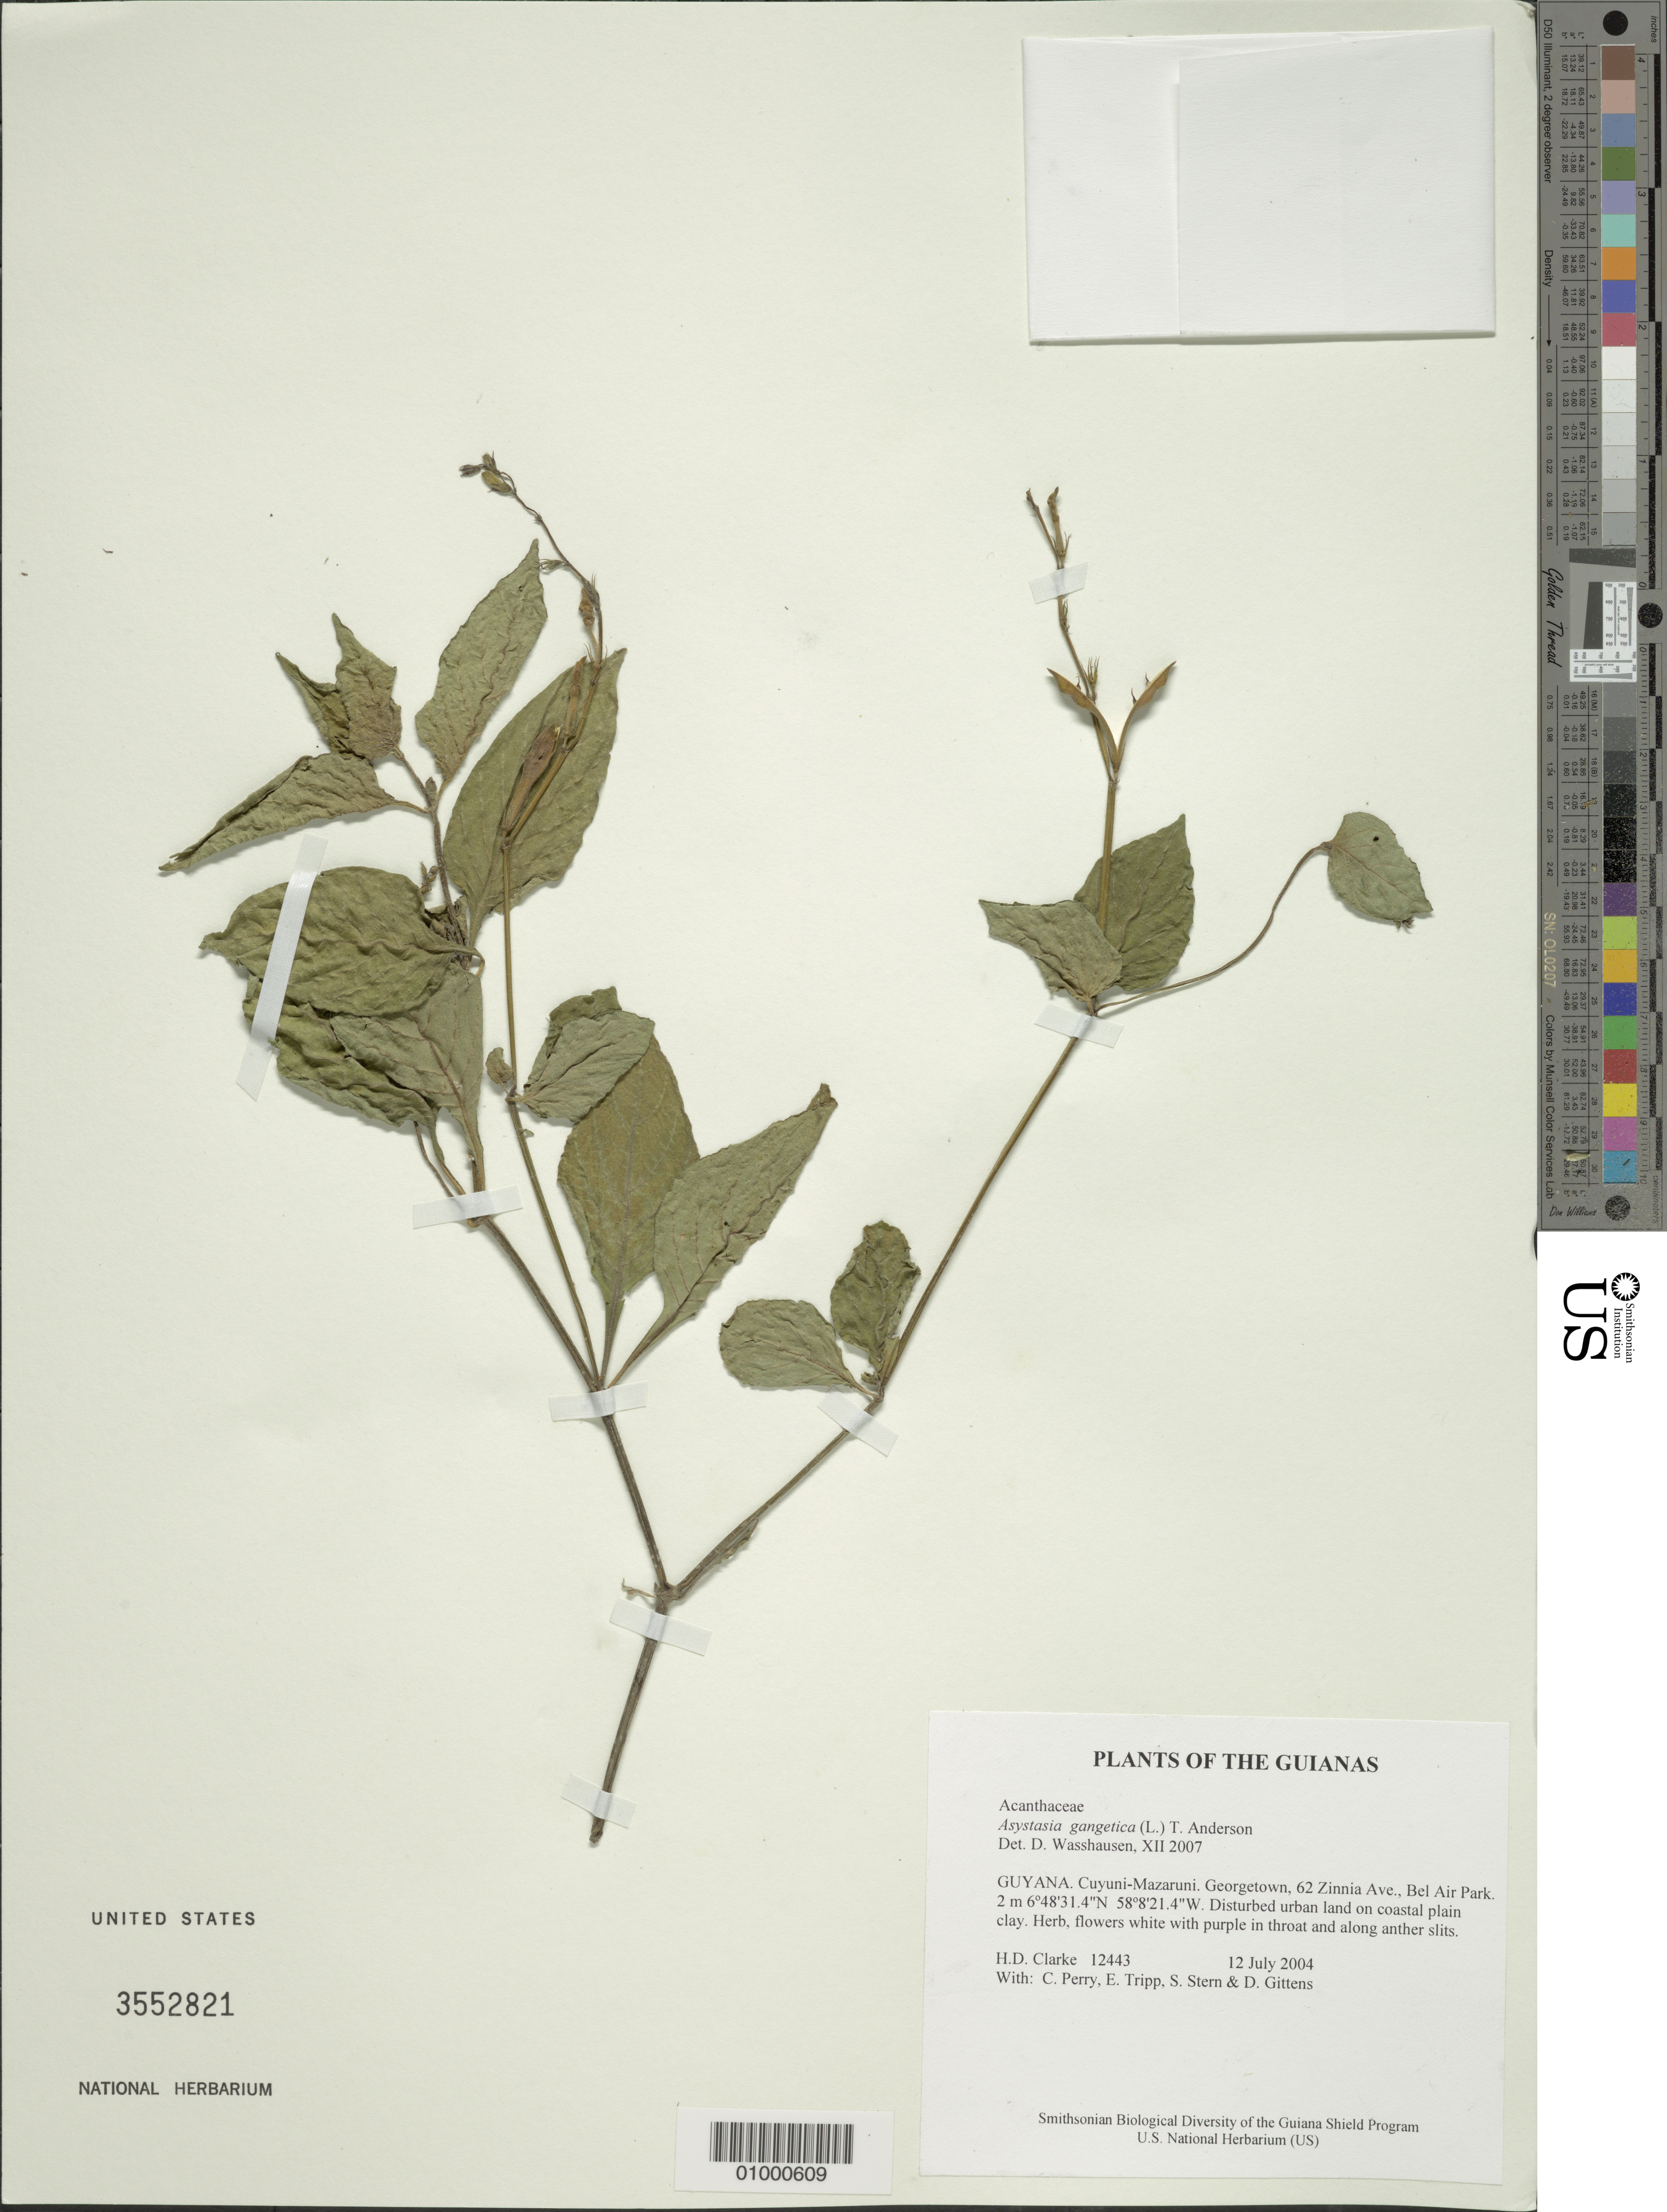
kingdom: Plantae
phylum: Tracheophyta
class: Magnoliopsida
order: Lamiales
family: Acanthaceae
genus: Asystasia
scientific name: Asystasia gangetica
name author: (L.) T. Anderson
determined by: Wasshausen, Dieter C., (BOT), Smithsonian Institution - National Museum of Natural History (UNITED STATES)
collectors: H. D. Clarke, C. Perry, E. Tripp, S. R. Stern & D. Gittens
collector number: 12443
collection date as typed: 12 July 2004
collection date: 2004-07-12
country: Guyana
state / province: Cuyuni-Mazaruni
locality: Georgetown, 62 Zinnia Ave., Bel Air Park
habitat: Disturbed urban land on coastal plain clay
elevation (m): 2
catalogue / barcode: US 3552821